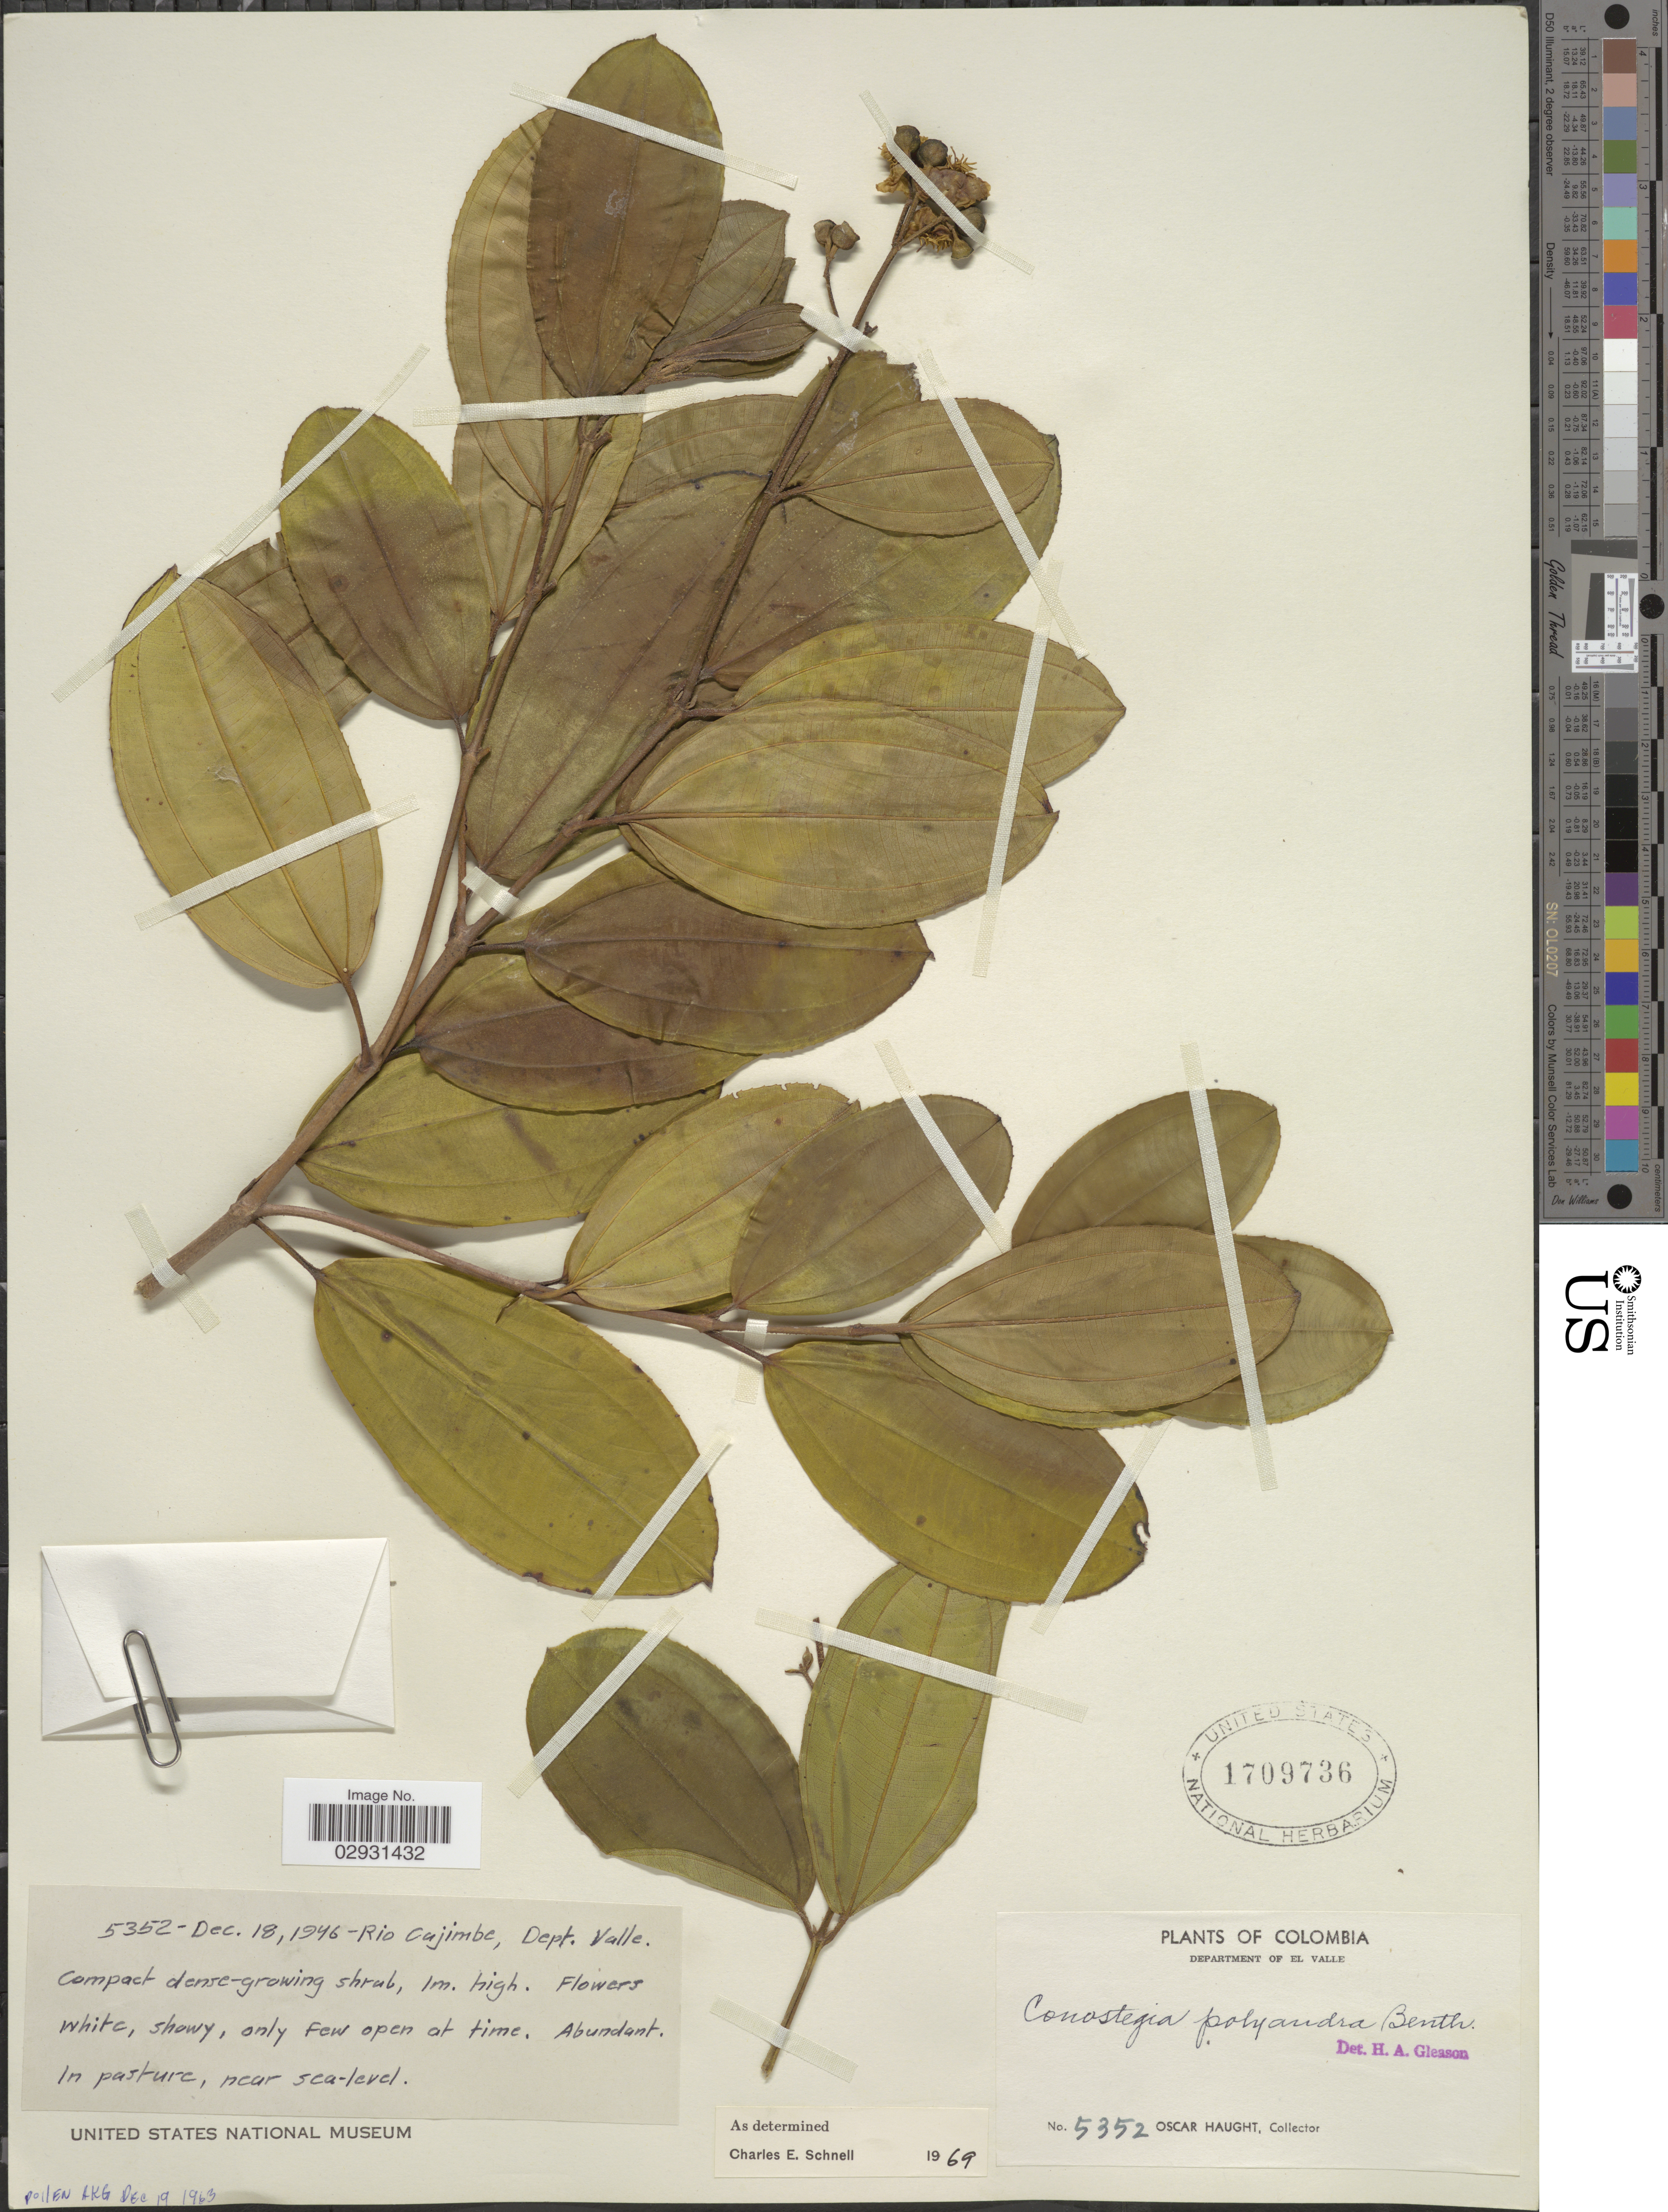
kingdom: Plantae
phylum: Tracheophyta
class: Magnoliopsida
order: Myrtales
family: Melastomataceae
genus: Conostegia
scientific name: Conostegia polyandra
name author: Benth.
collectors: O. L. Haught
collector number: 5352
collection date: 1946-12-18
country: Colombia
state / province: Valle del Cauca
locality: Departmentof El Valle. Rio Cajimbe, Dept. Valle.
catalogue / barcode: US 1709736